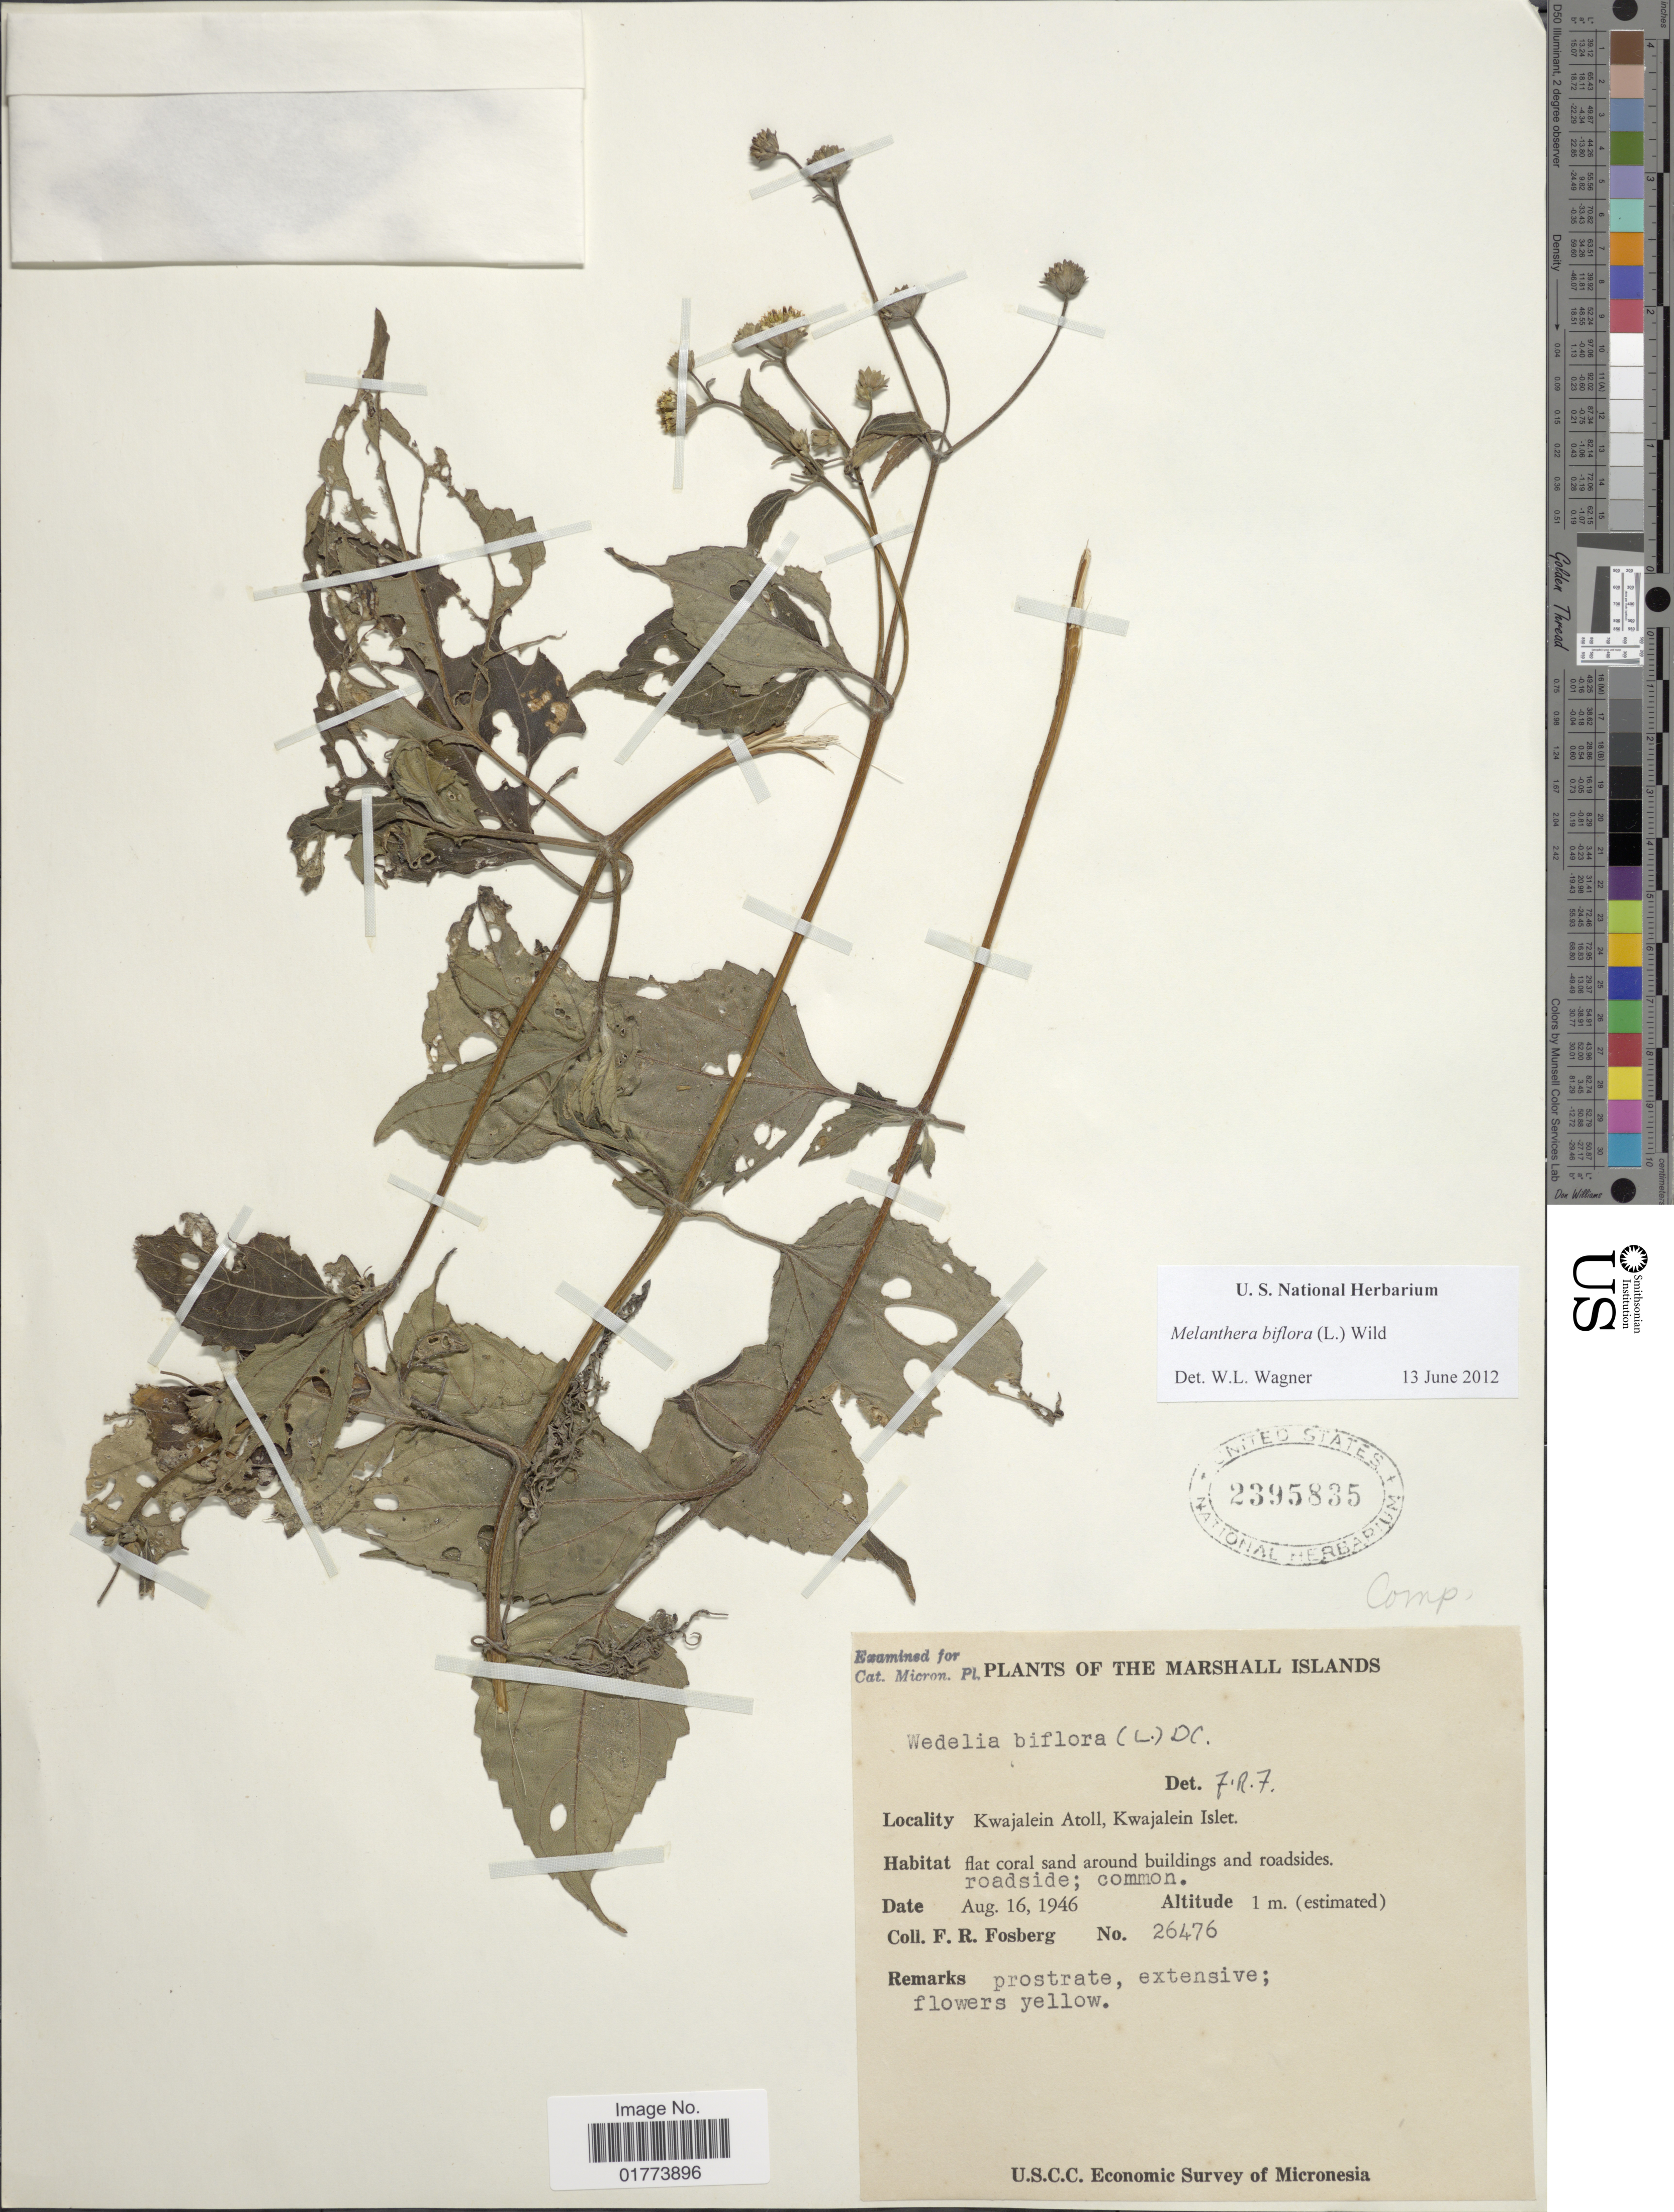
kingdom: Plantae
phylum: Tracheophyta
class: Magnoliopsida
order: Asterales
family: Asteraceae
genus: Wollastonia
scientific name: Wollastonia biflora var. biflora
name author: (L.) DC.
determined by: Wagner, W. L., (BOT), Smithsonian Institution - National Museum of Natural History (UNITED STATES)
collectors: F. R. Fosberg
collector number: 26476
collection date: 1946-08-16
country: Marshall Islands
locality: Kwajalein Atoll, Kwajalein Islet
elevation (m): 1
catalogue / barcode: US 2395835